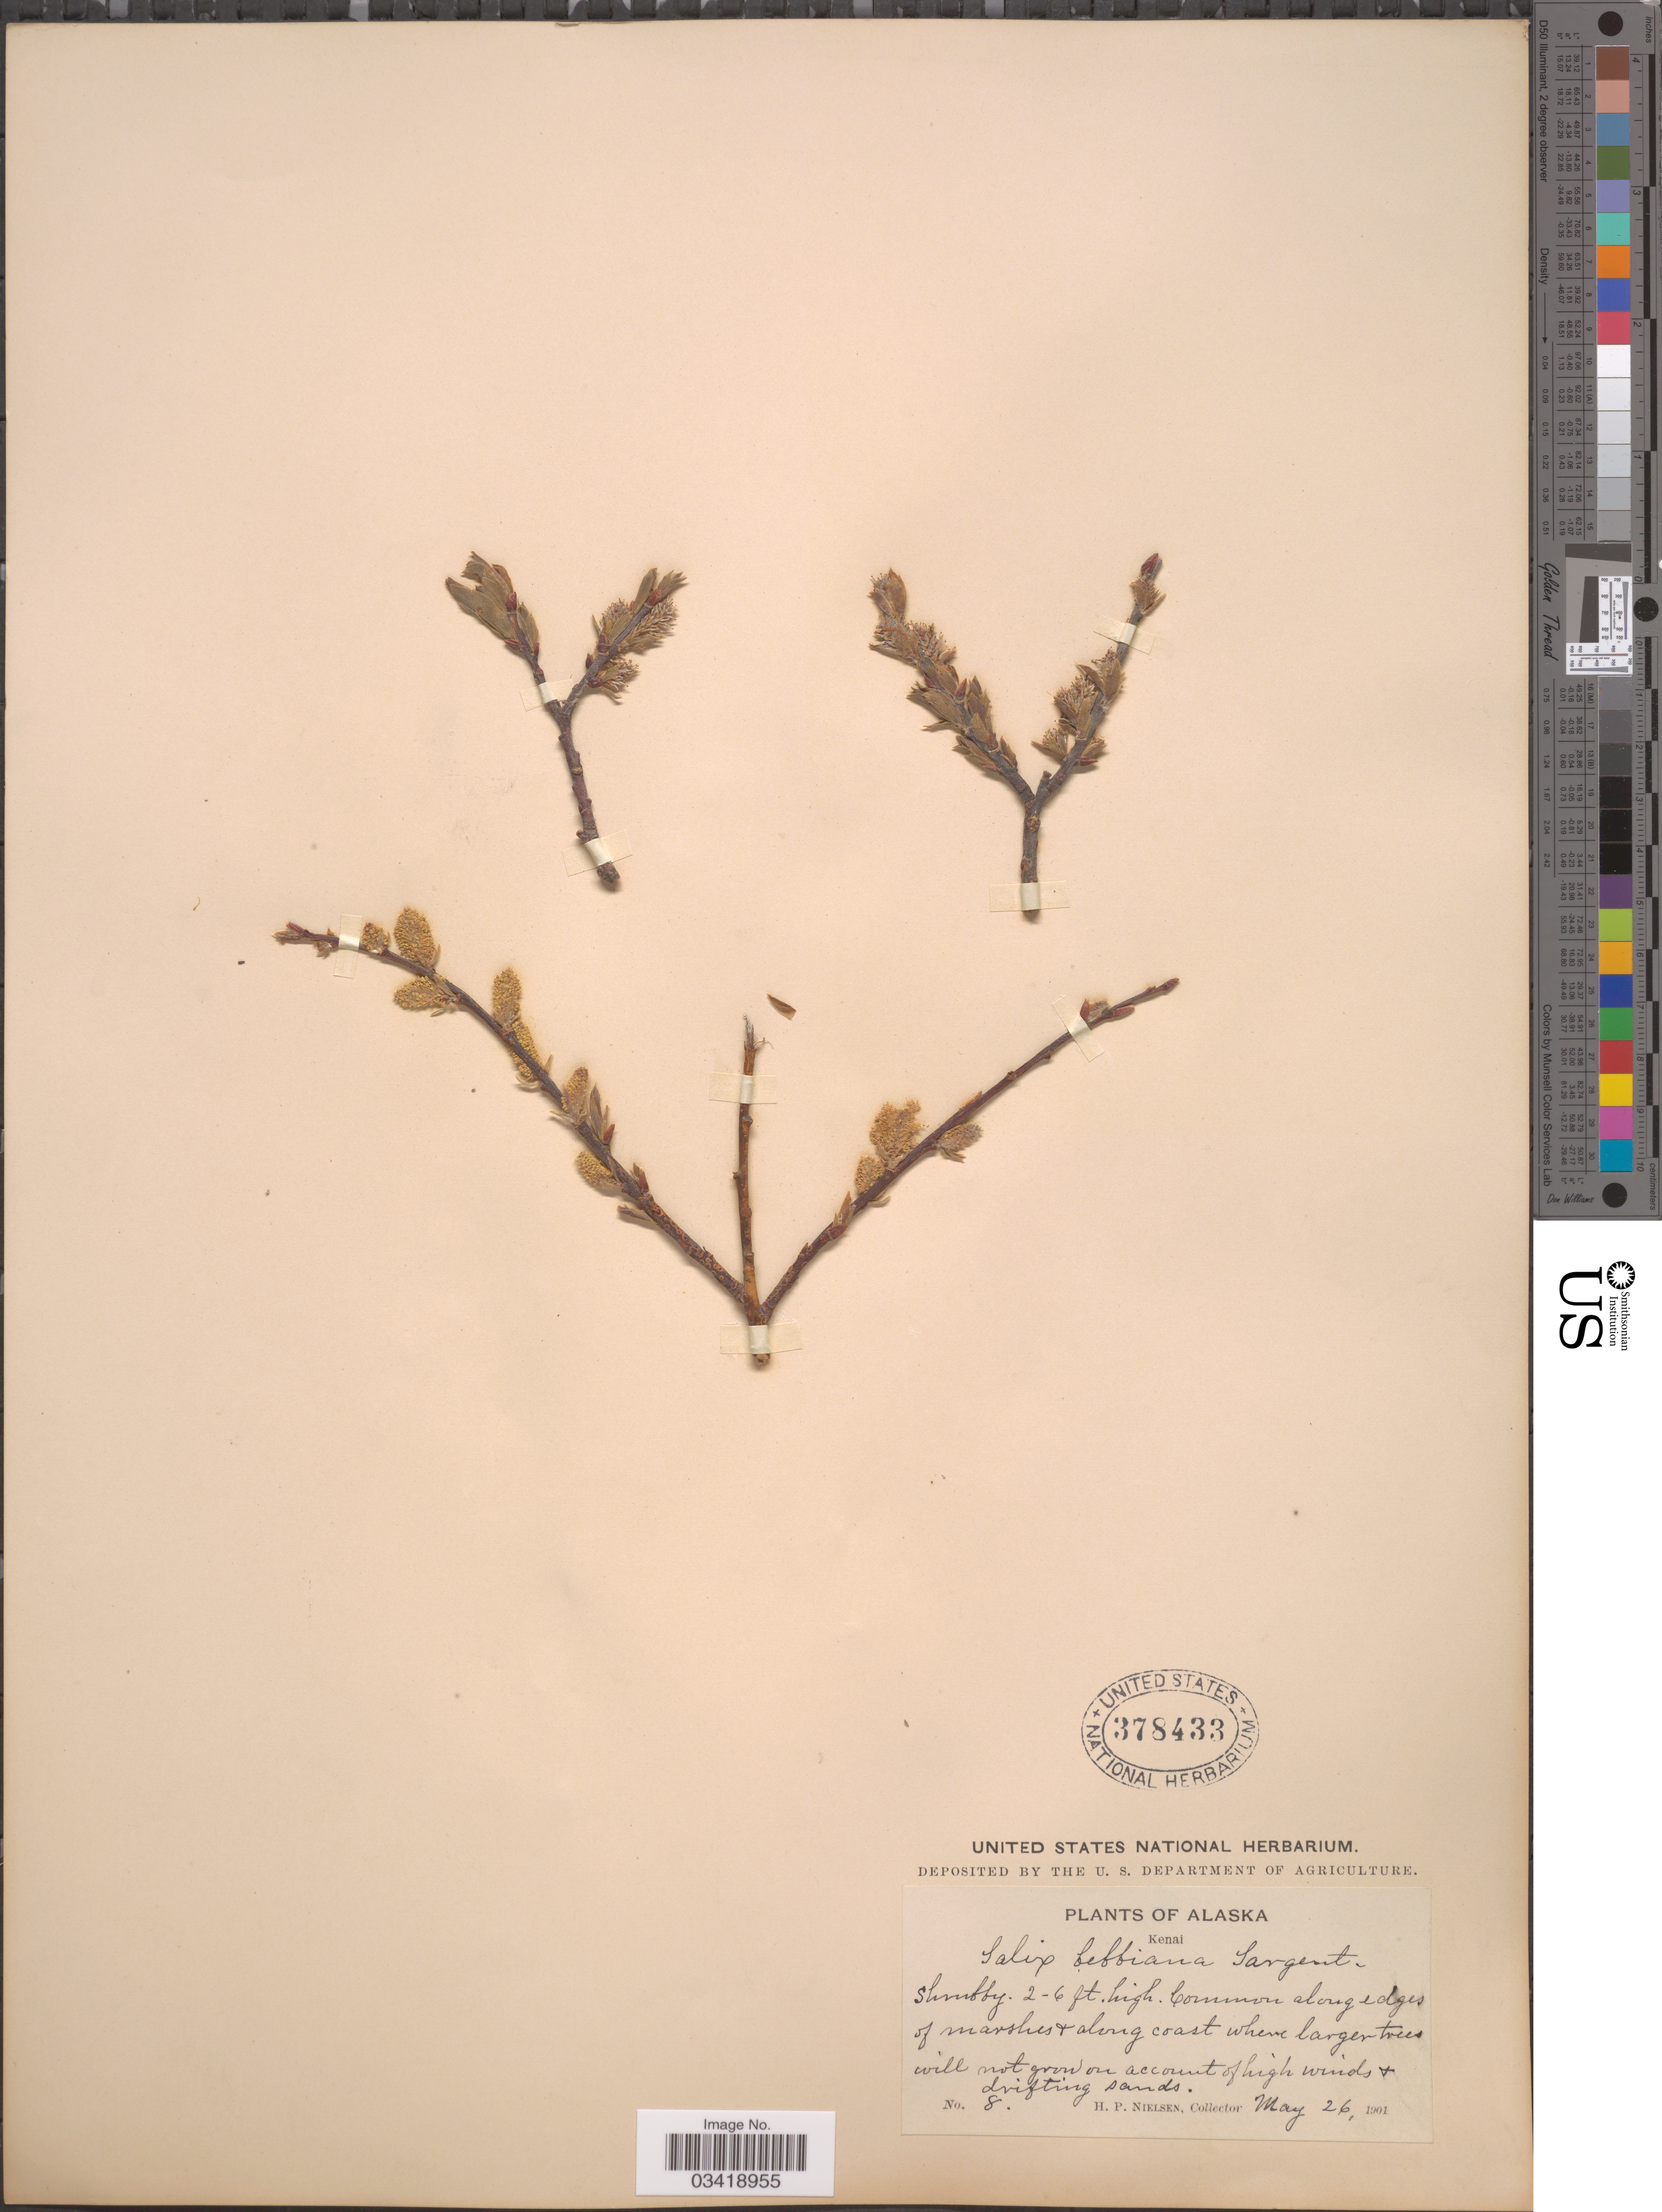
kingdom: Plantae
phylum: Tracheophyta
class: Magnoliopsida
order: Malpighiales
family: Salicaceae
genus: Salix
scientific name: Salix bebbiana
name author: Sarg.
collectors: H. P. Nielsen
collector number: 8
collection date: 1901-05-26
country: United States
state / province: Alaska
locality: Kenai.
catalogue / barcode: US 378433